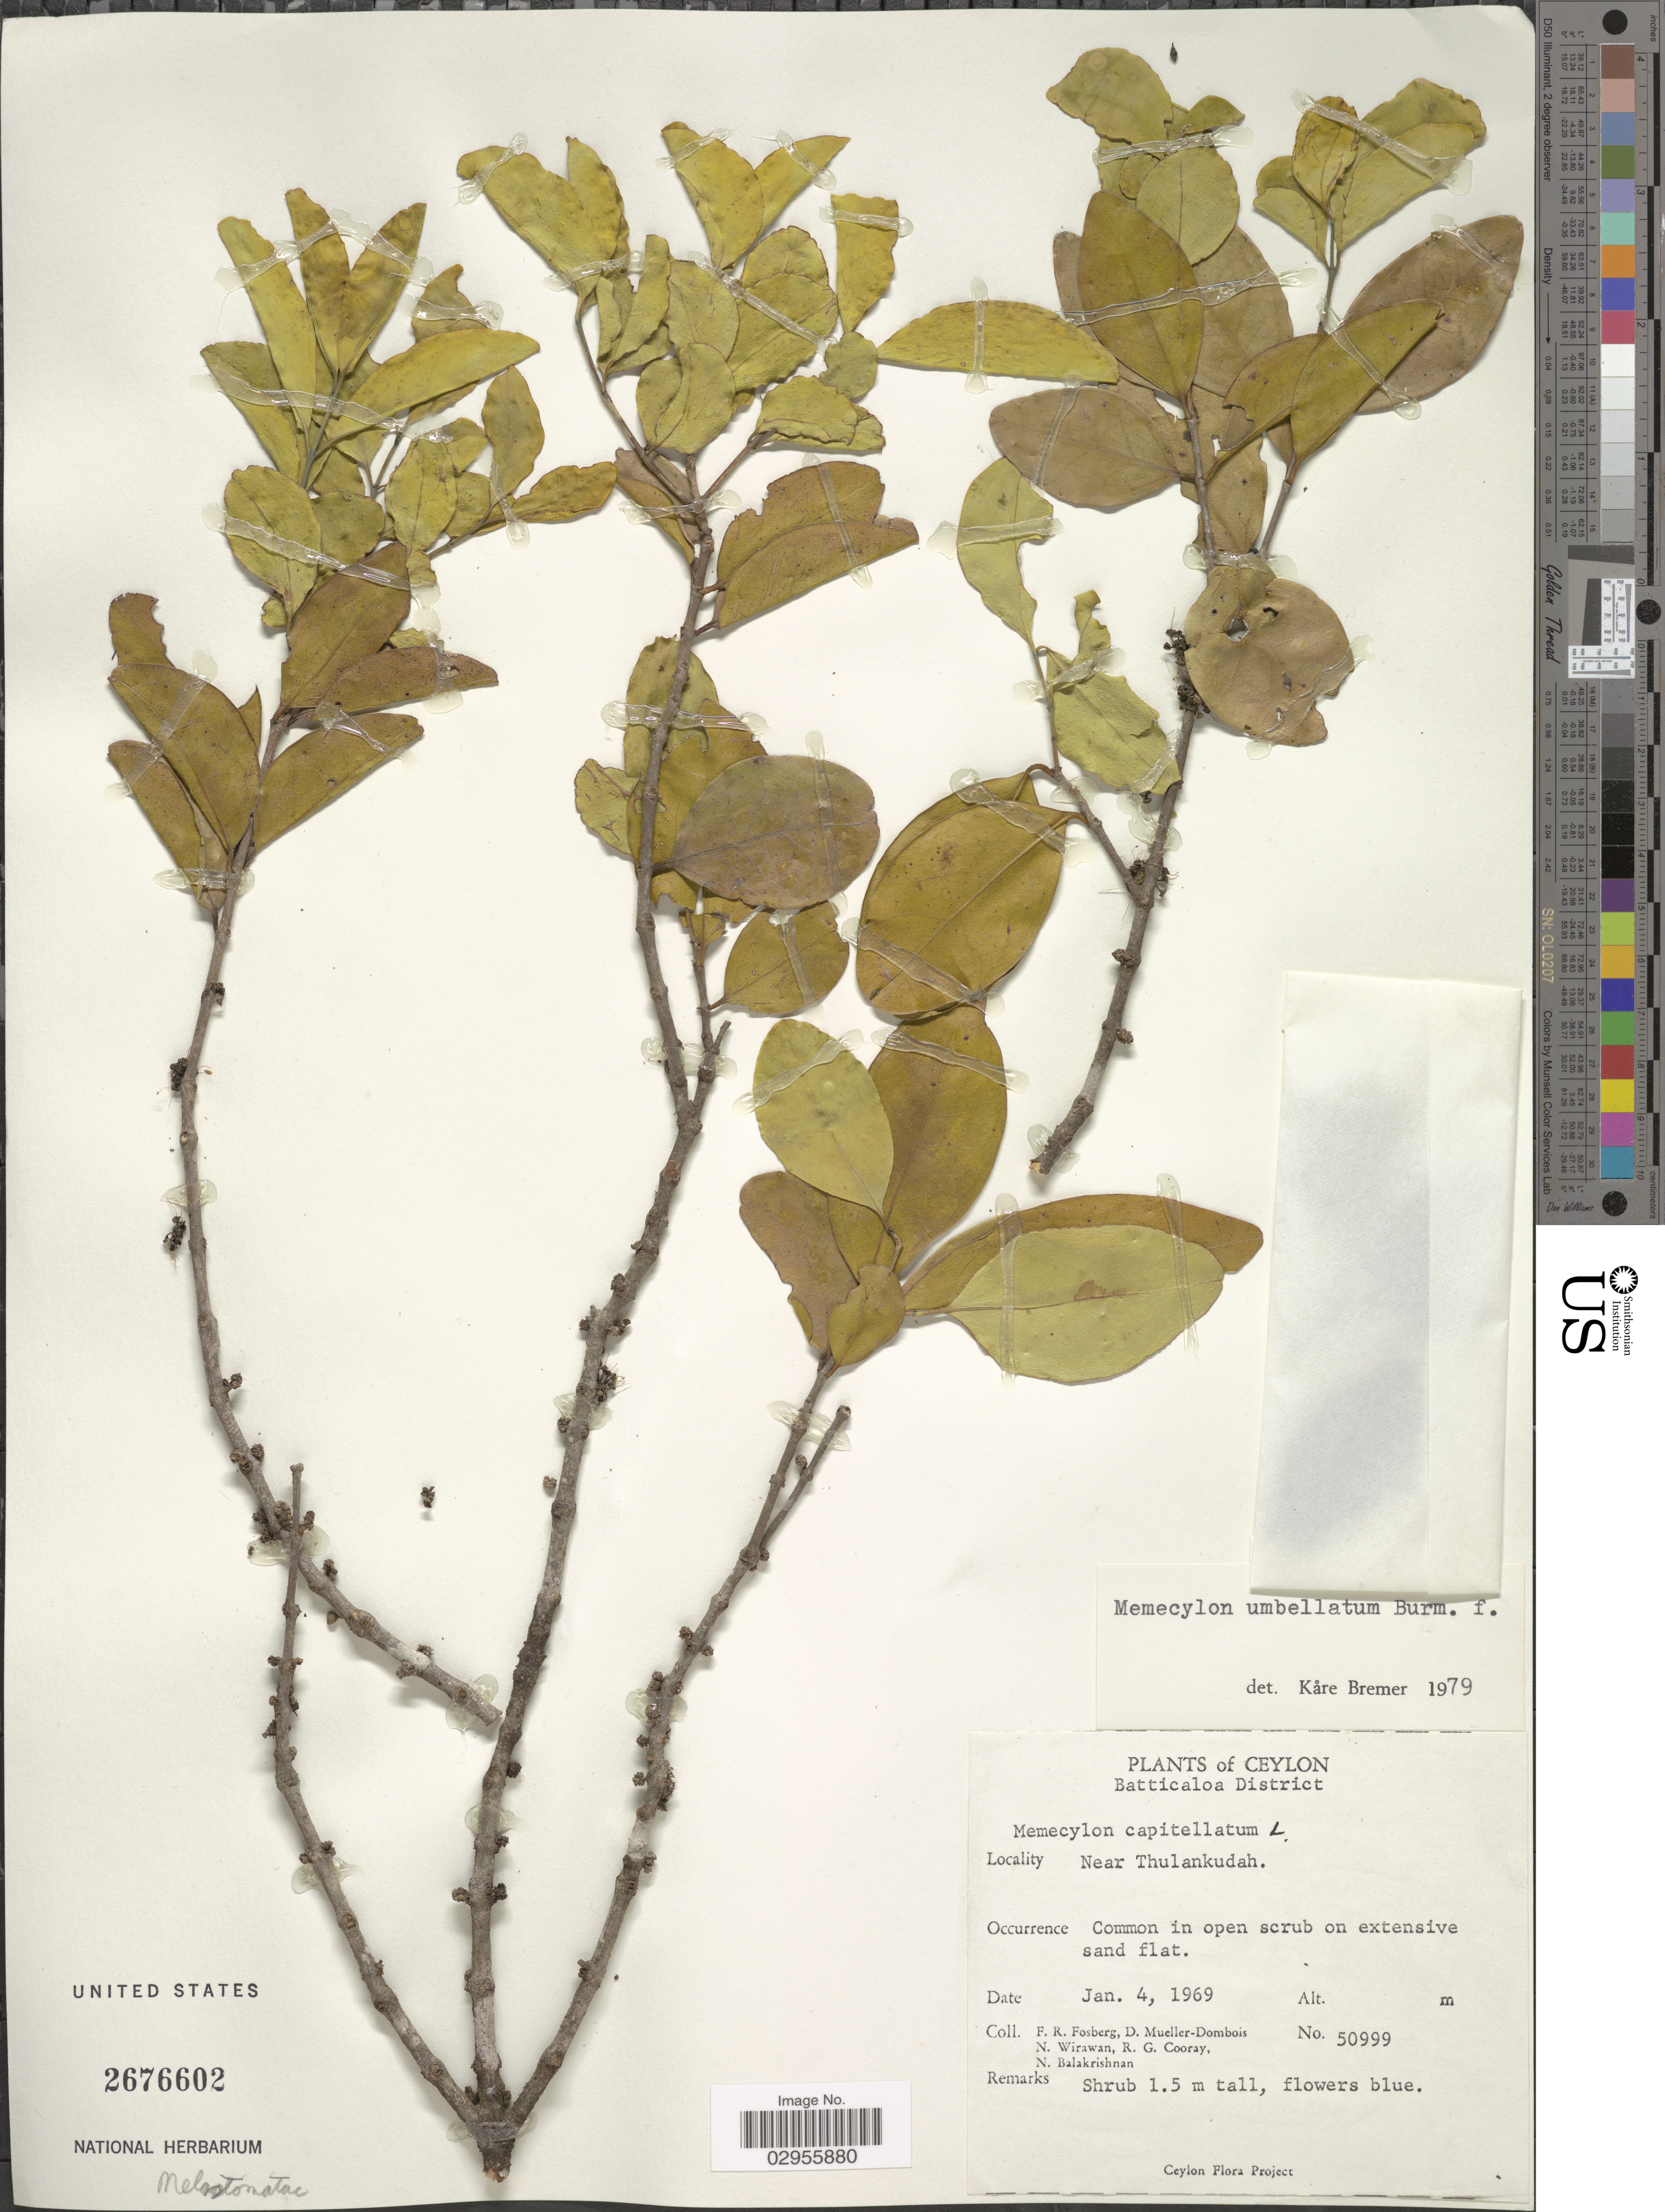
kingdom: Plantae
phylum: Tracheophyta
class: Magnoliopsida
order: Myrtales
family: Melastomataceae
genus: Memecylon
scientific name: Memecylon umbellatum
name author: Burm. f.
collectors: F. R. Fosberg, D. Mueller-Dombois, N. Wirawan, R. Cooray & N. Balakrishnan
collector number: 50999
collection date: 1969-01-04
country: Sri Lanka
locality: Ceylon. Batticaloa District. Near Thulankudah.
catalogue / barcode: US 2676602